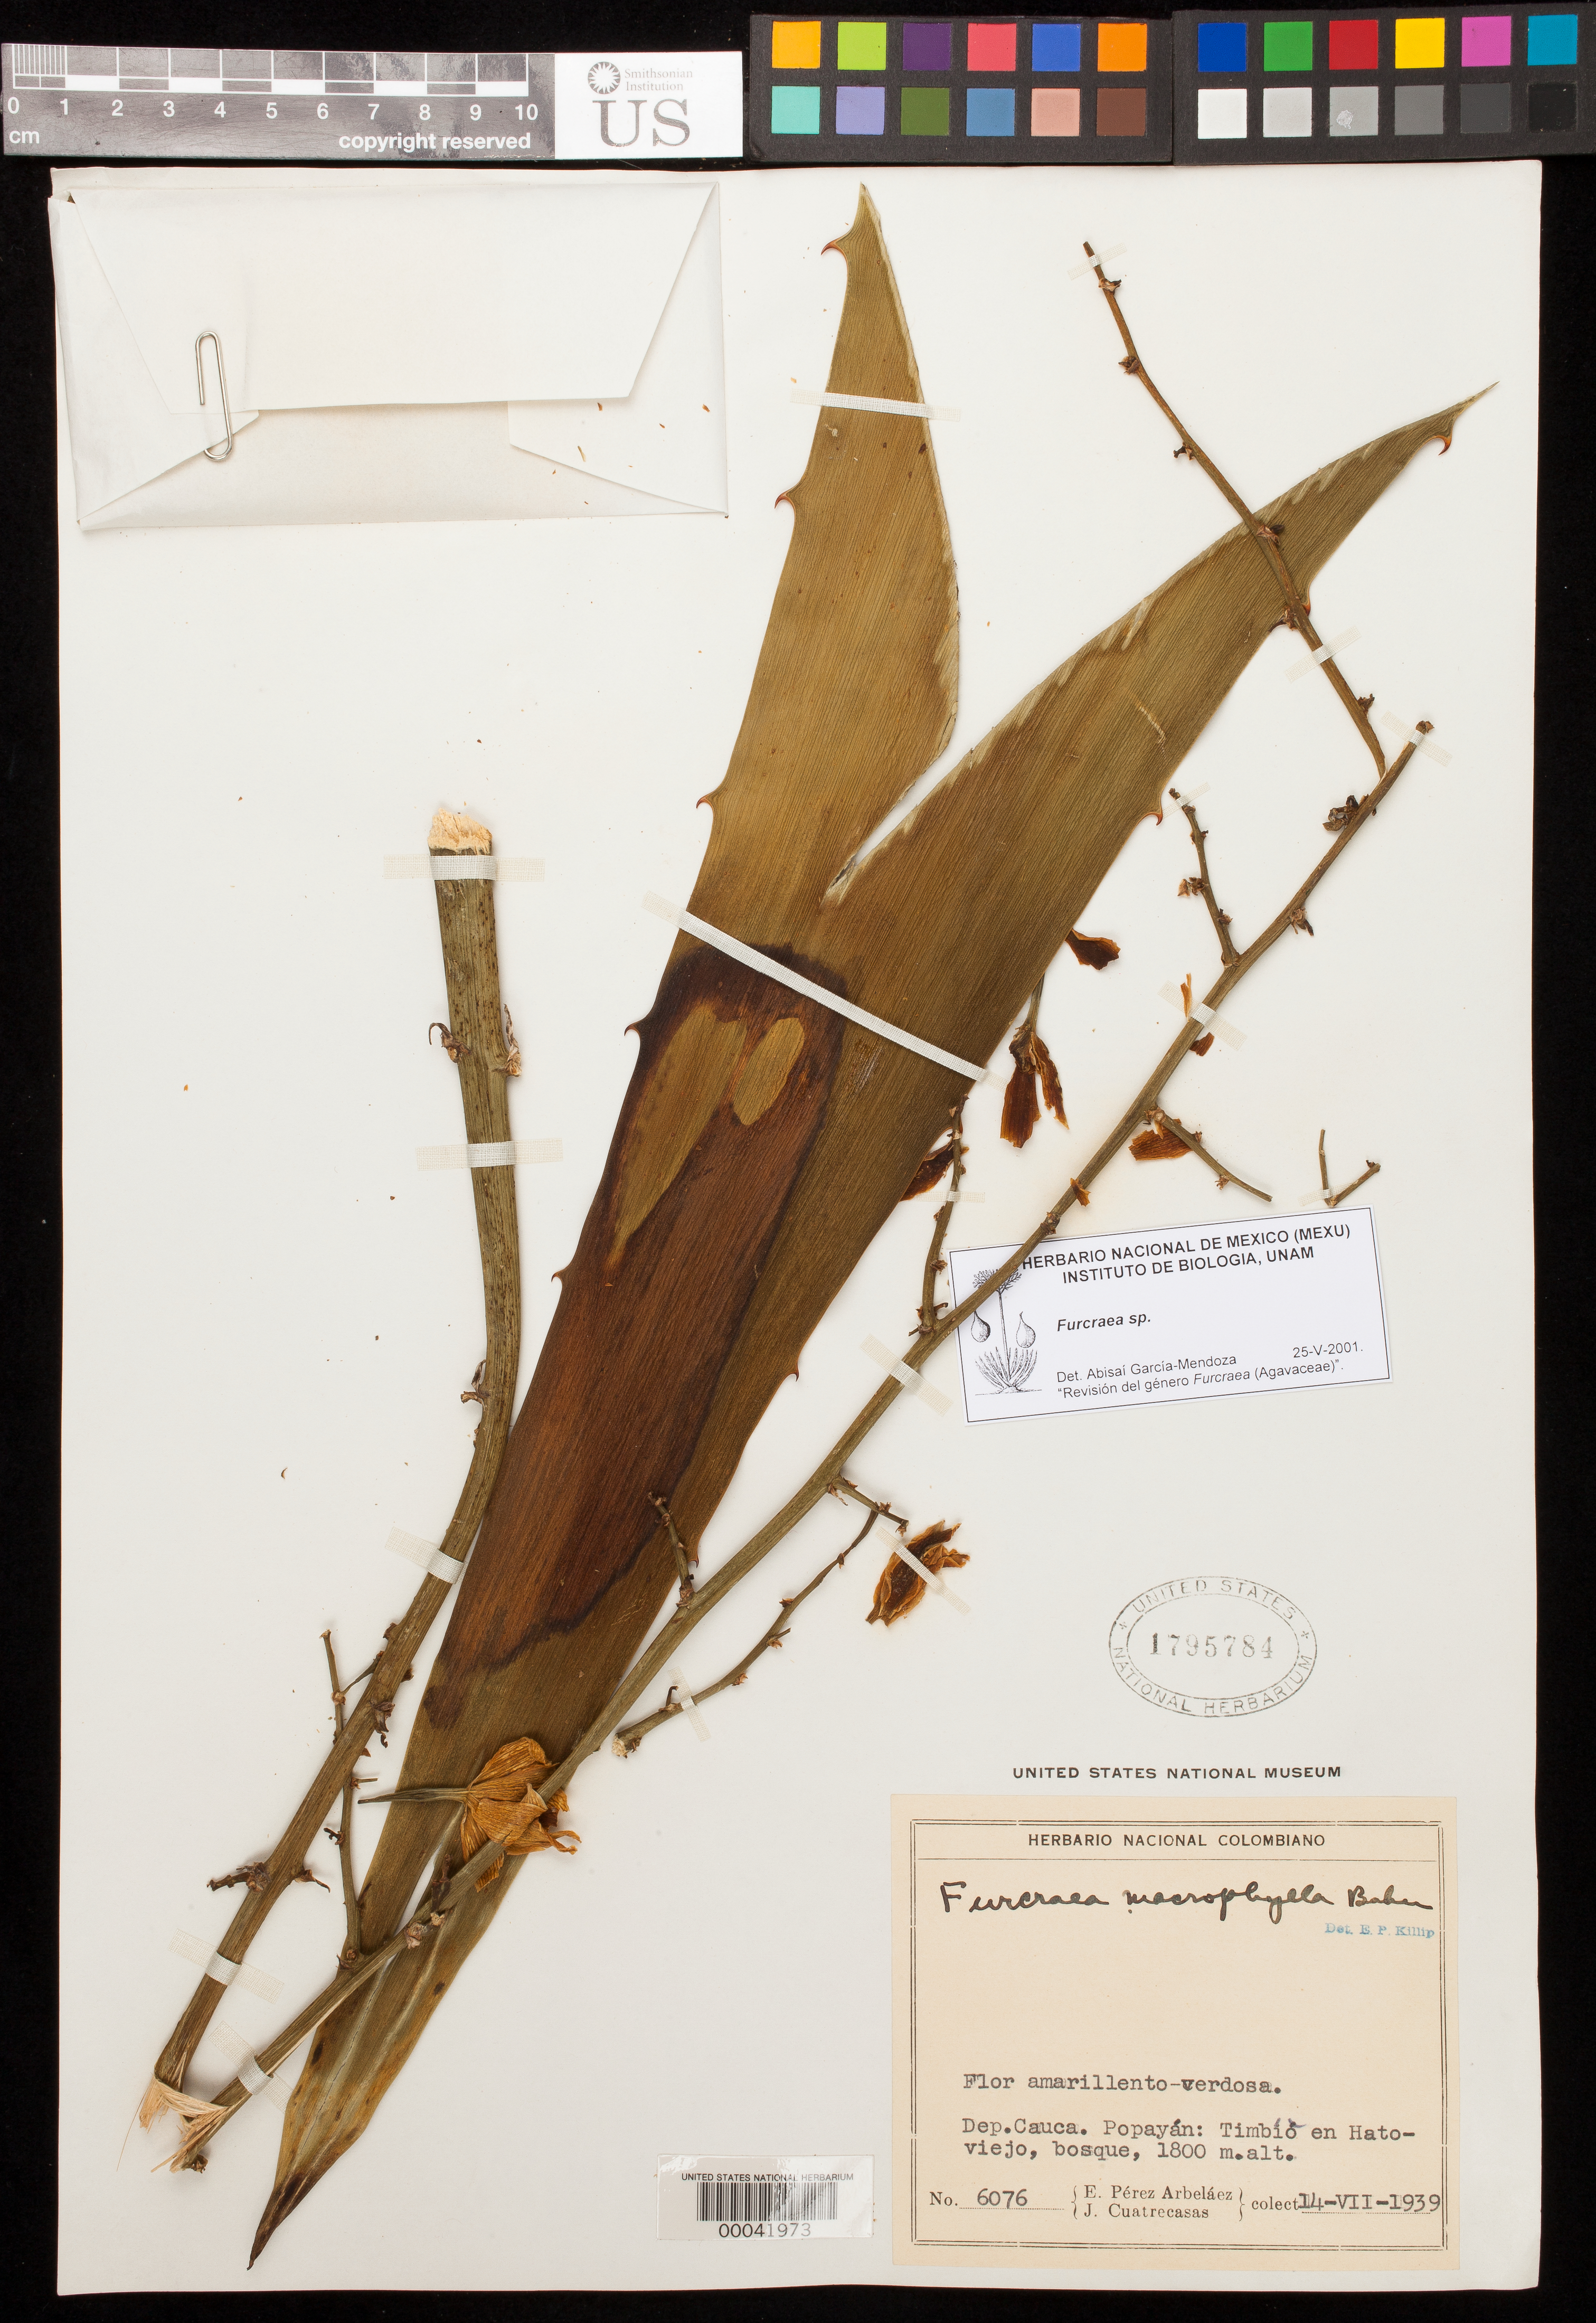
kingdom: Plantae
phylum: Tracheophyta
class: Liliopsida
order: Asparagales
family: Asparagaceae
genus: Furcraea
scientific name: Furcraea sp.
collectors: E. Pérez Arbeláez & J. Cuatrecasas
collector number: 6076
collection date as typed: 14 Jul 1939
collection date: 1939-07-14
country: Colombia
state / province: Cauca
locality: Popayan, Timbio en HatoViejo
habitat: Forest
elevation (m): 1800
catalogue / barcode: US 1795784